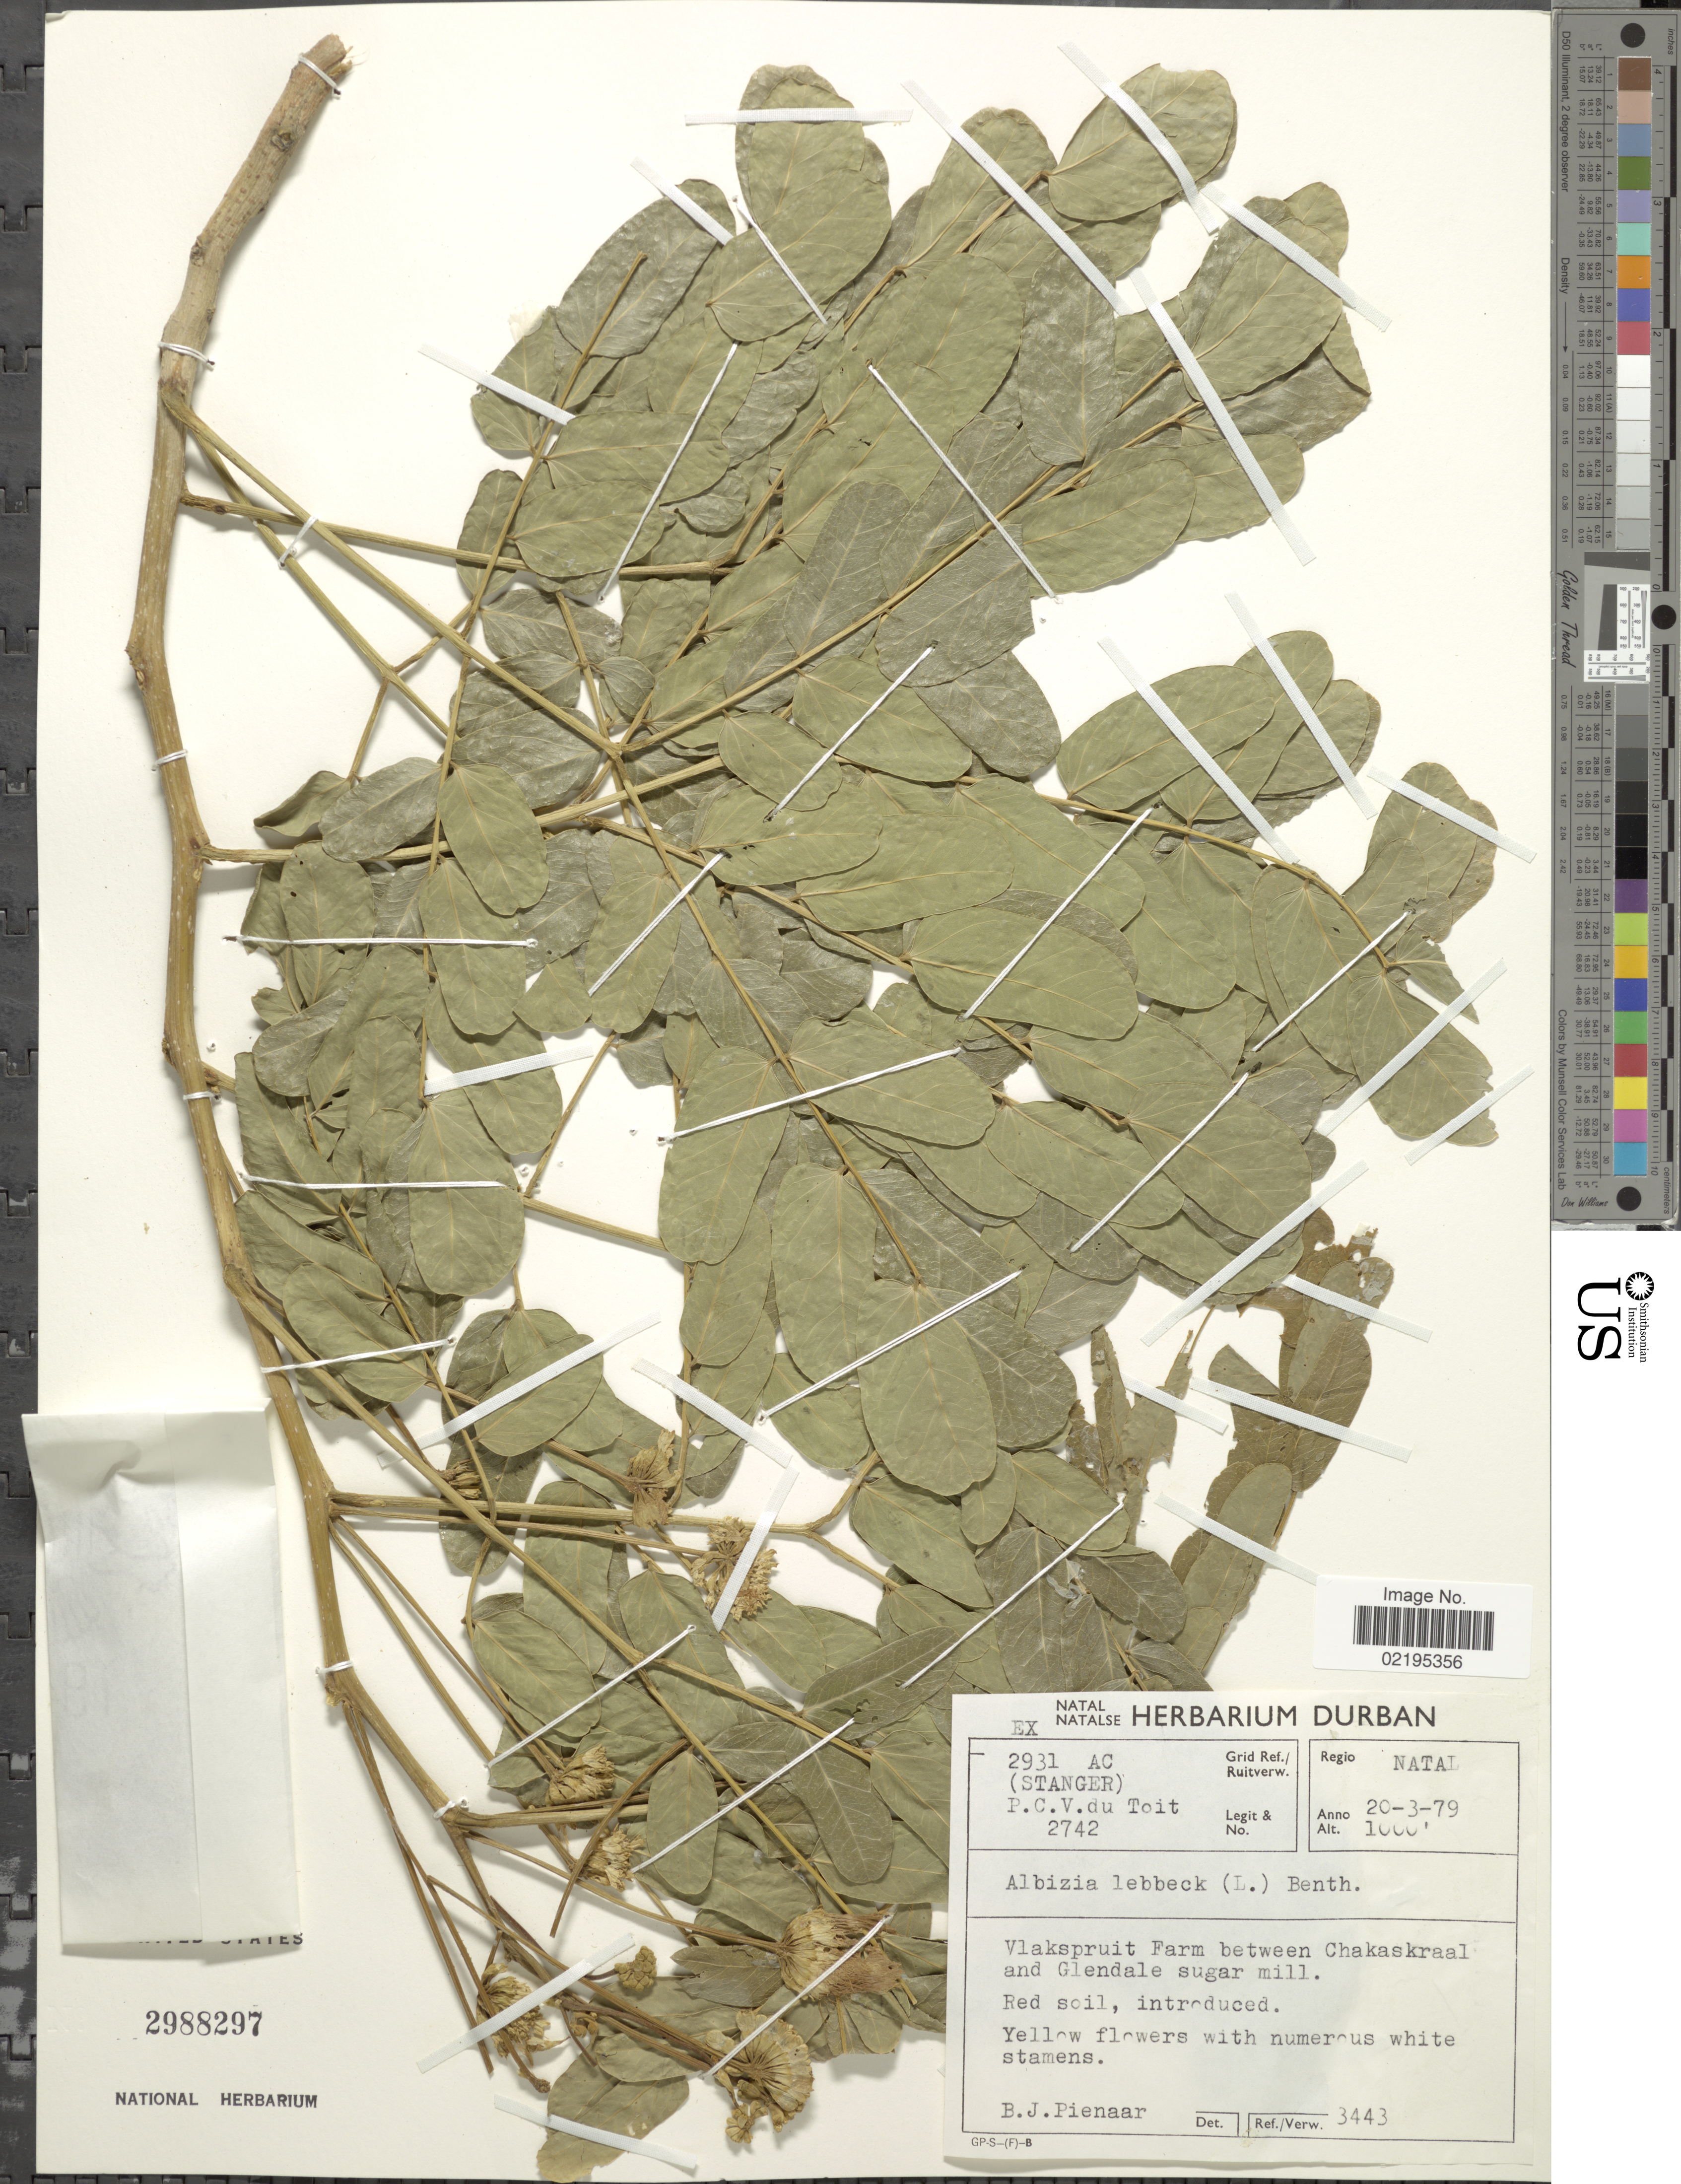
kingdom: Plantae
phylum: Tracheophyta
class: Magnoliopsida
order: Fabales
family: Fabaceae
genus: Albizia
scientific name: Albizia lebbeck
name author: (L.) Benth.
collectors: P. Du Toit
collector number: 2742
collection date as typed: Transcribed d/m/y: 20/3/79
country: South Africa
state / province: KwaZulu-Natal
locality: Vlakspruit Farm between Chakasjraal and Gelndale sugar mill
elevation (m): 305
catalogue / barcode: US 2988297